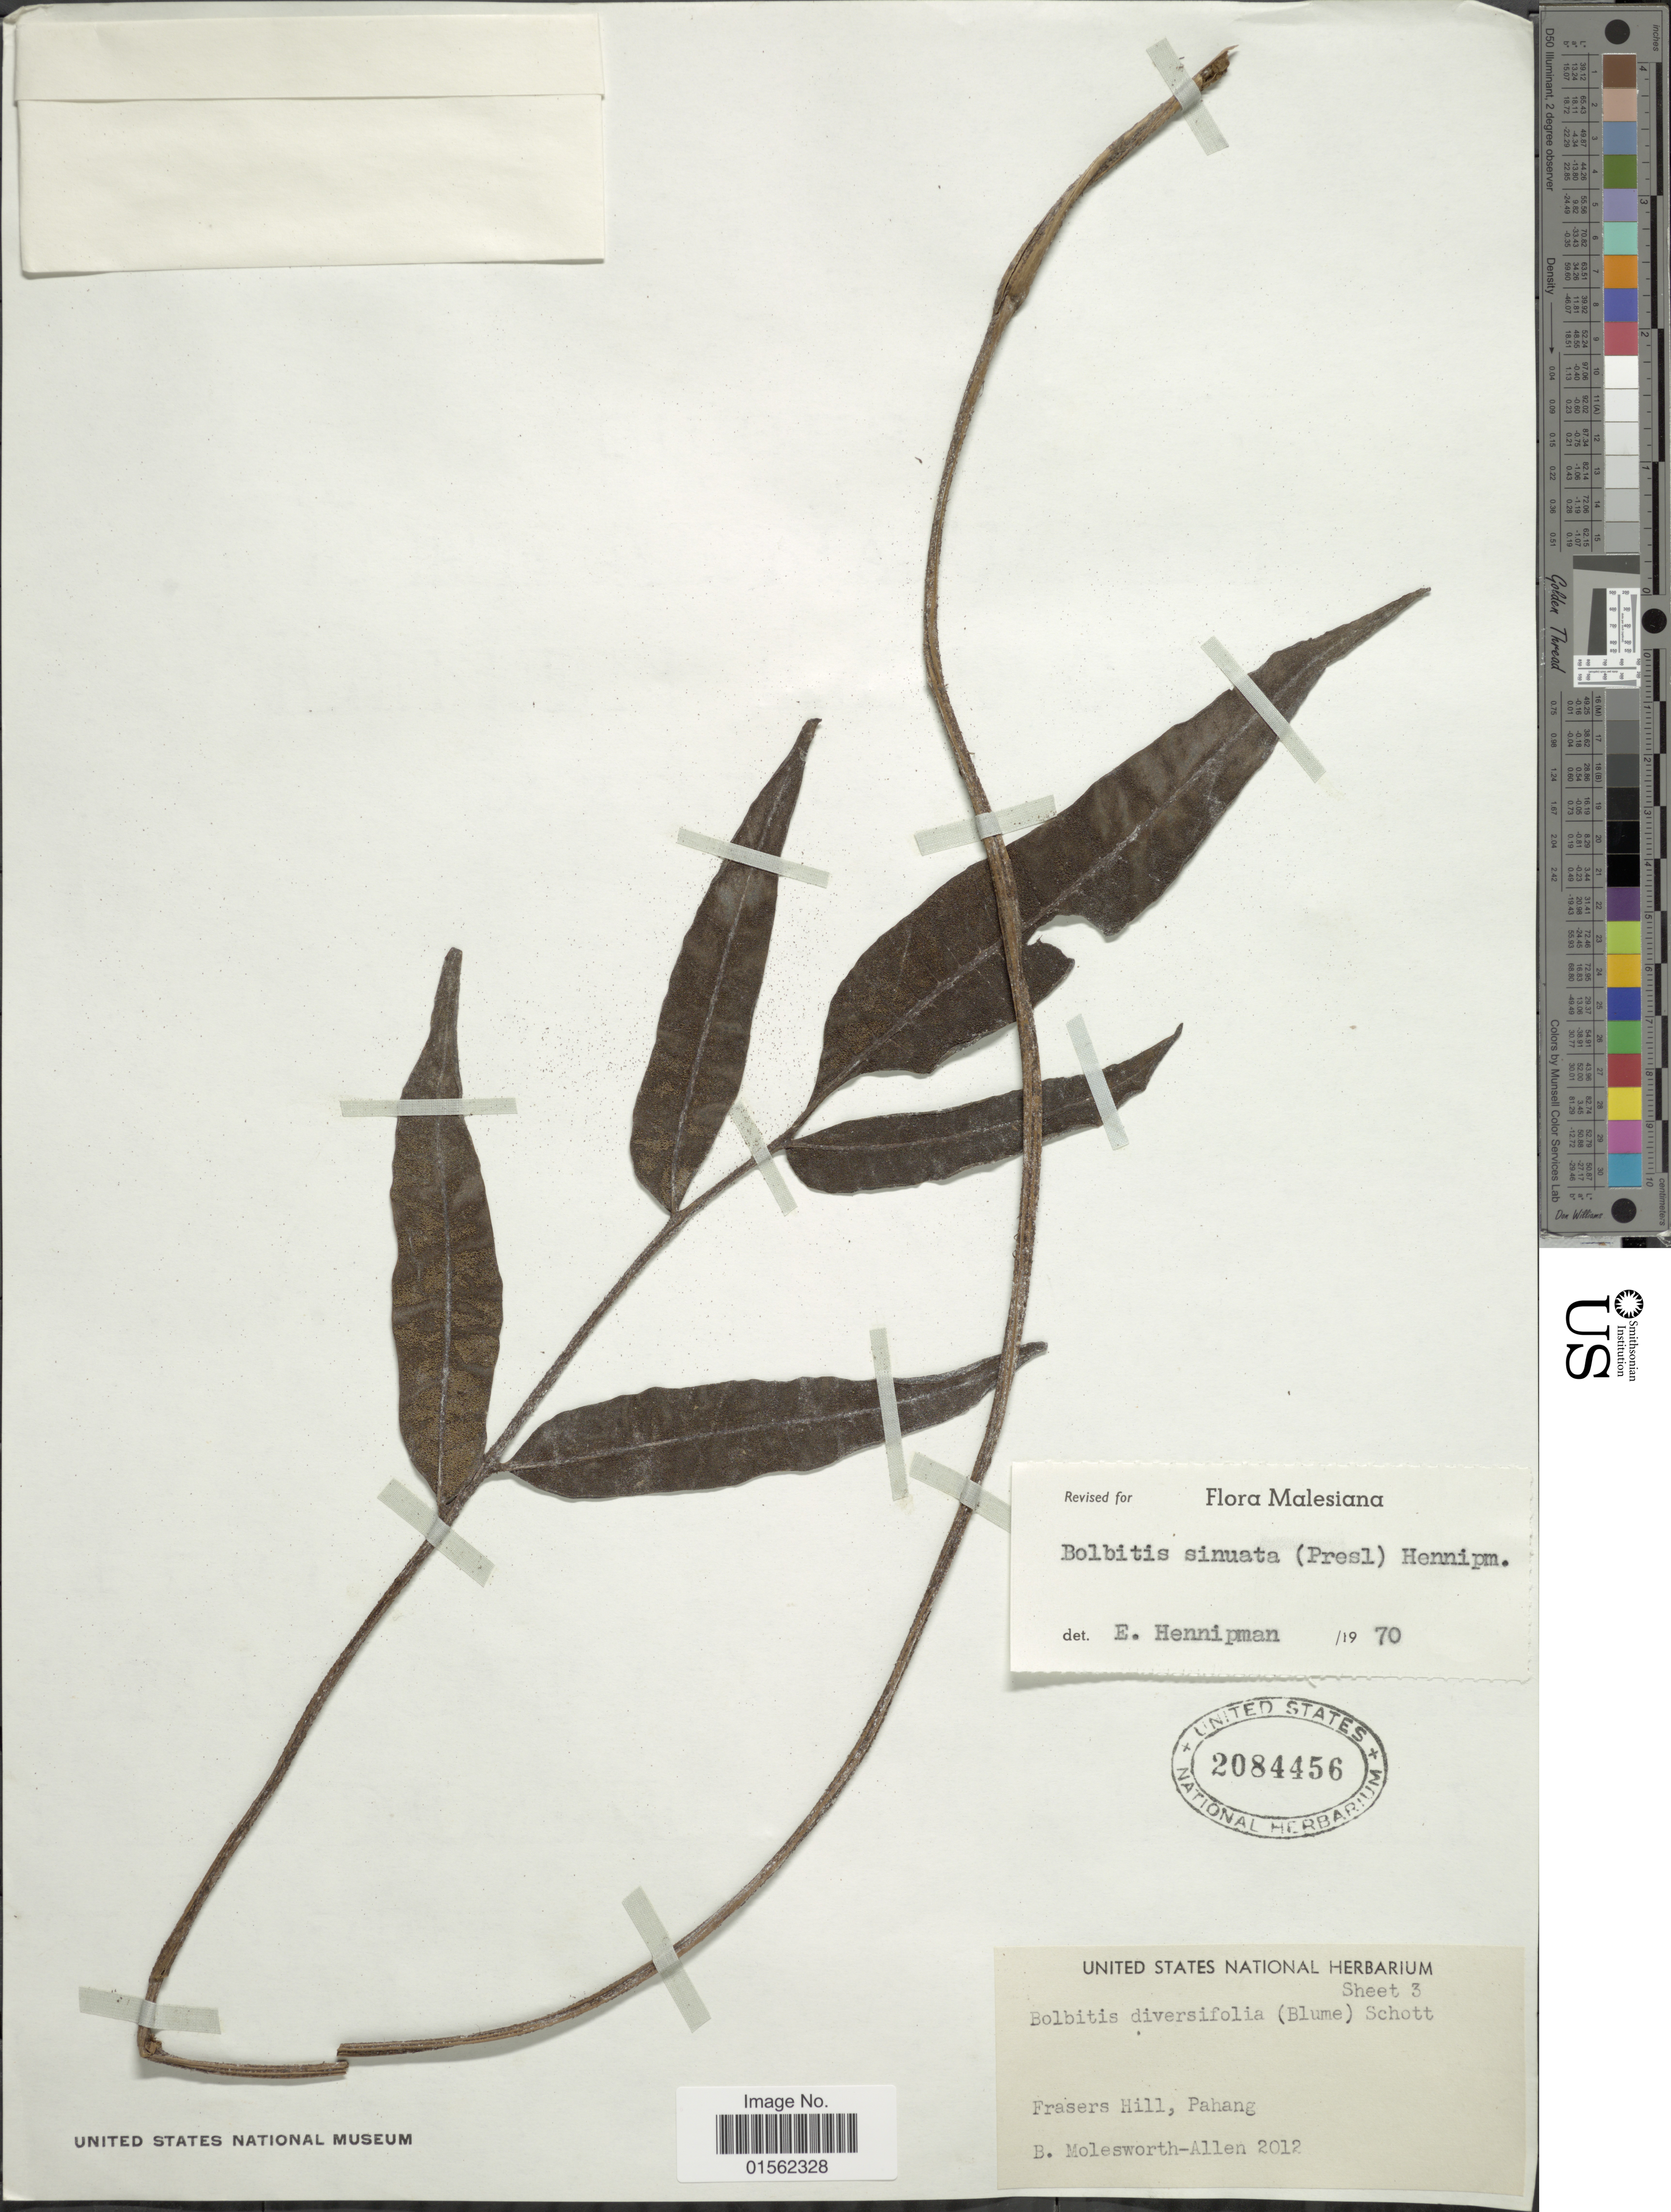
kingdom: Plantae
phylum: Tracheophyta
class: Polypodiopsida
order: Polypodiales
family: Dryopteridaceae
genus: Bolbitis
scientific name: Bolbitis sinuata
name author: (C. Presl) Hennipman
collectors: B. E. G. Molesworth-Allen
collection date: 2012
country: Malaysia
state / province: Pahang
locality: Frasers Hill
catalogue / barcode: US 2084456